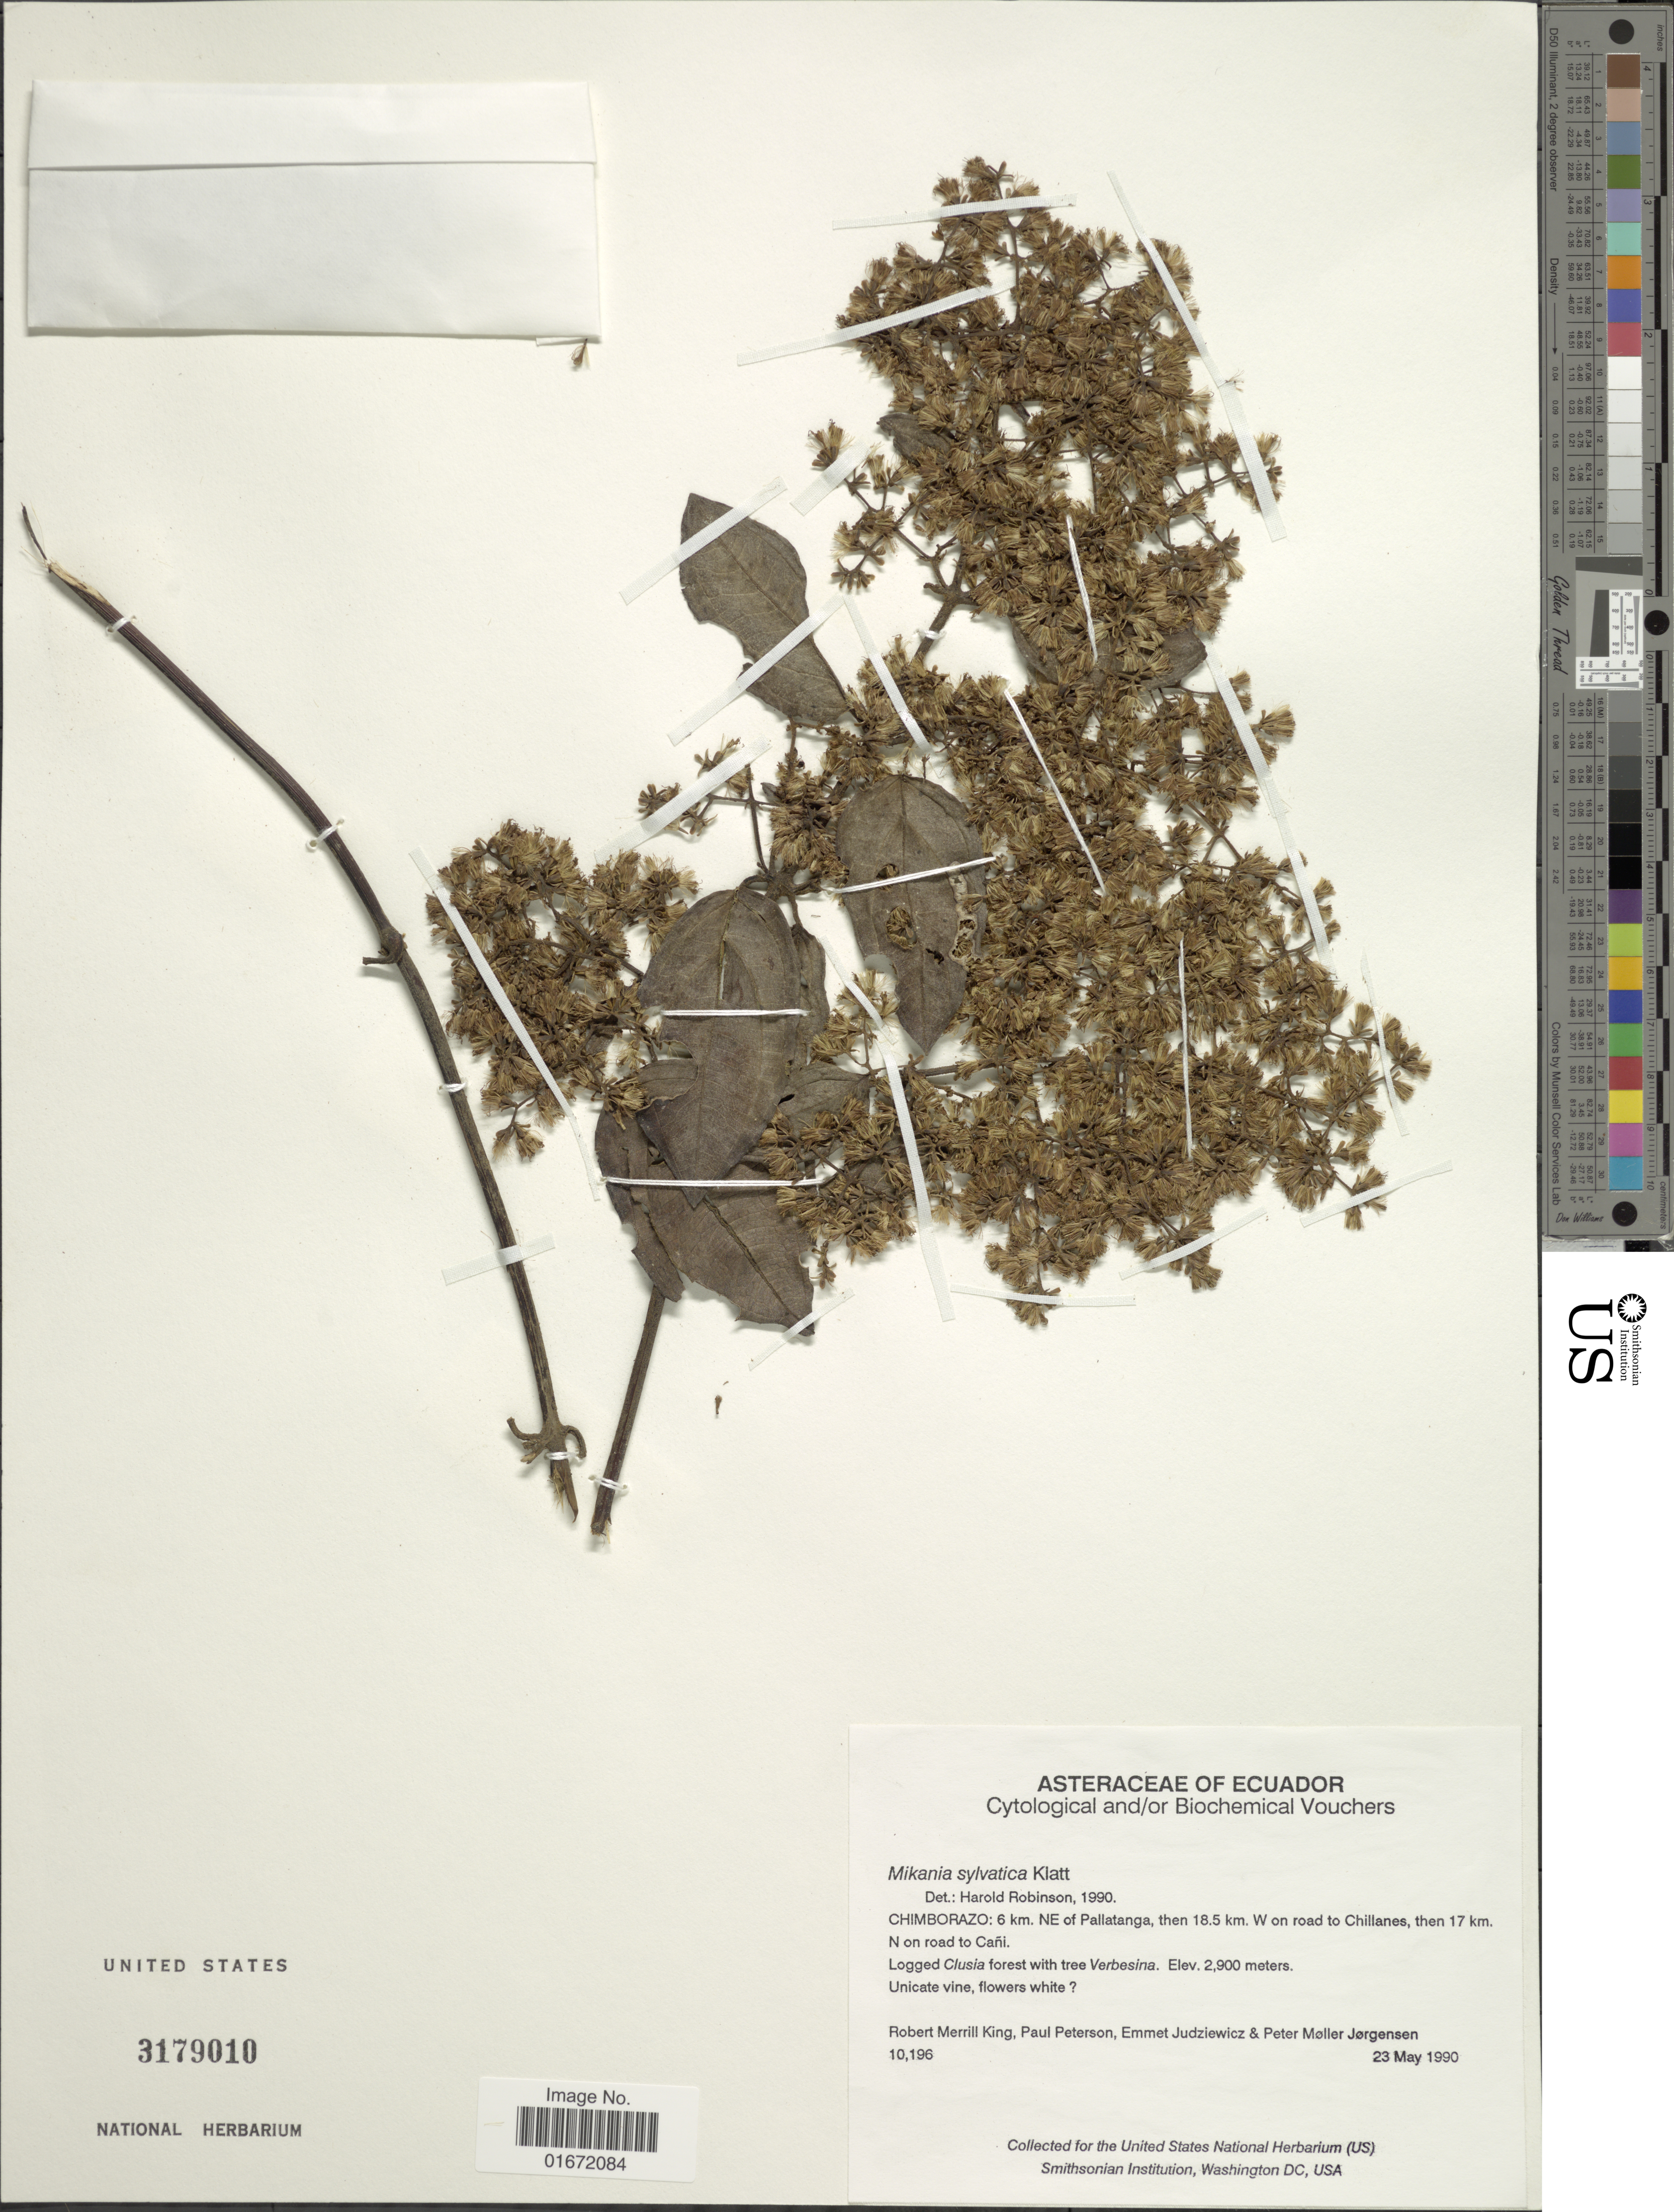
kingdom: Plantae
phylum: Tracheophyta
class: Magnoliopsida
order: Asterales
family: Asteraceae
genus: Mikania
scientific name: Mikania sylvatica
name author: Klatt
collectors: R. M. King, P. M. Peterson, E. J. Judziewicz & P. M. Jørgensen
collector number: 10196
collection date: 1990-05-23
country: Ecuador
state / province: Chimborazo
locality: Chimborazo: 6 km. NE of Pallatanga, then 18.5 km. W on road to Chillanes, then 17 km. N on road to Cañi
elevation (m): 2900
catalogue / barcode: US 3179010